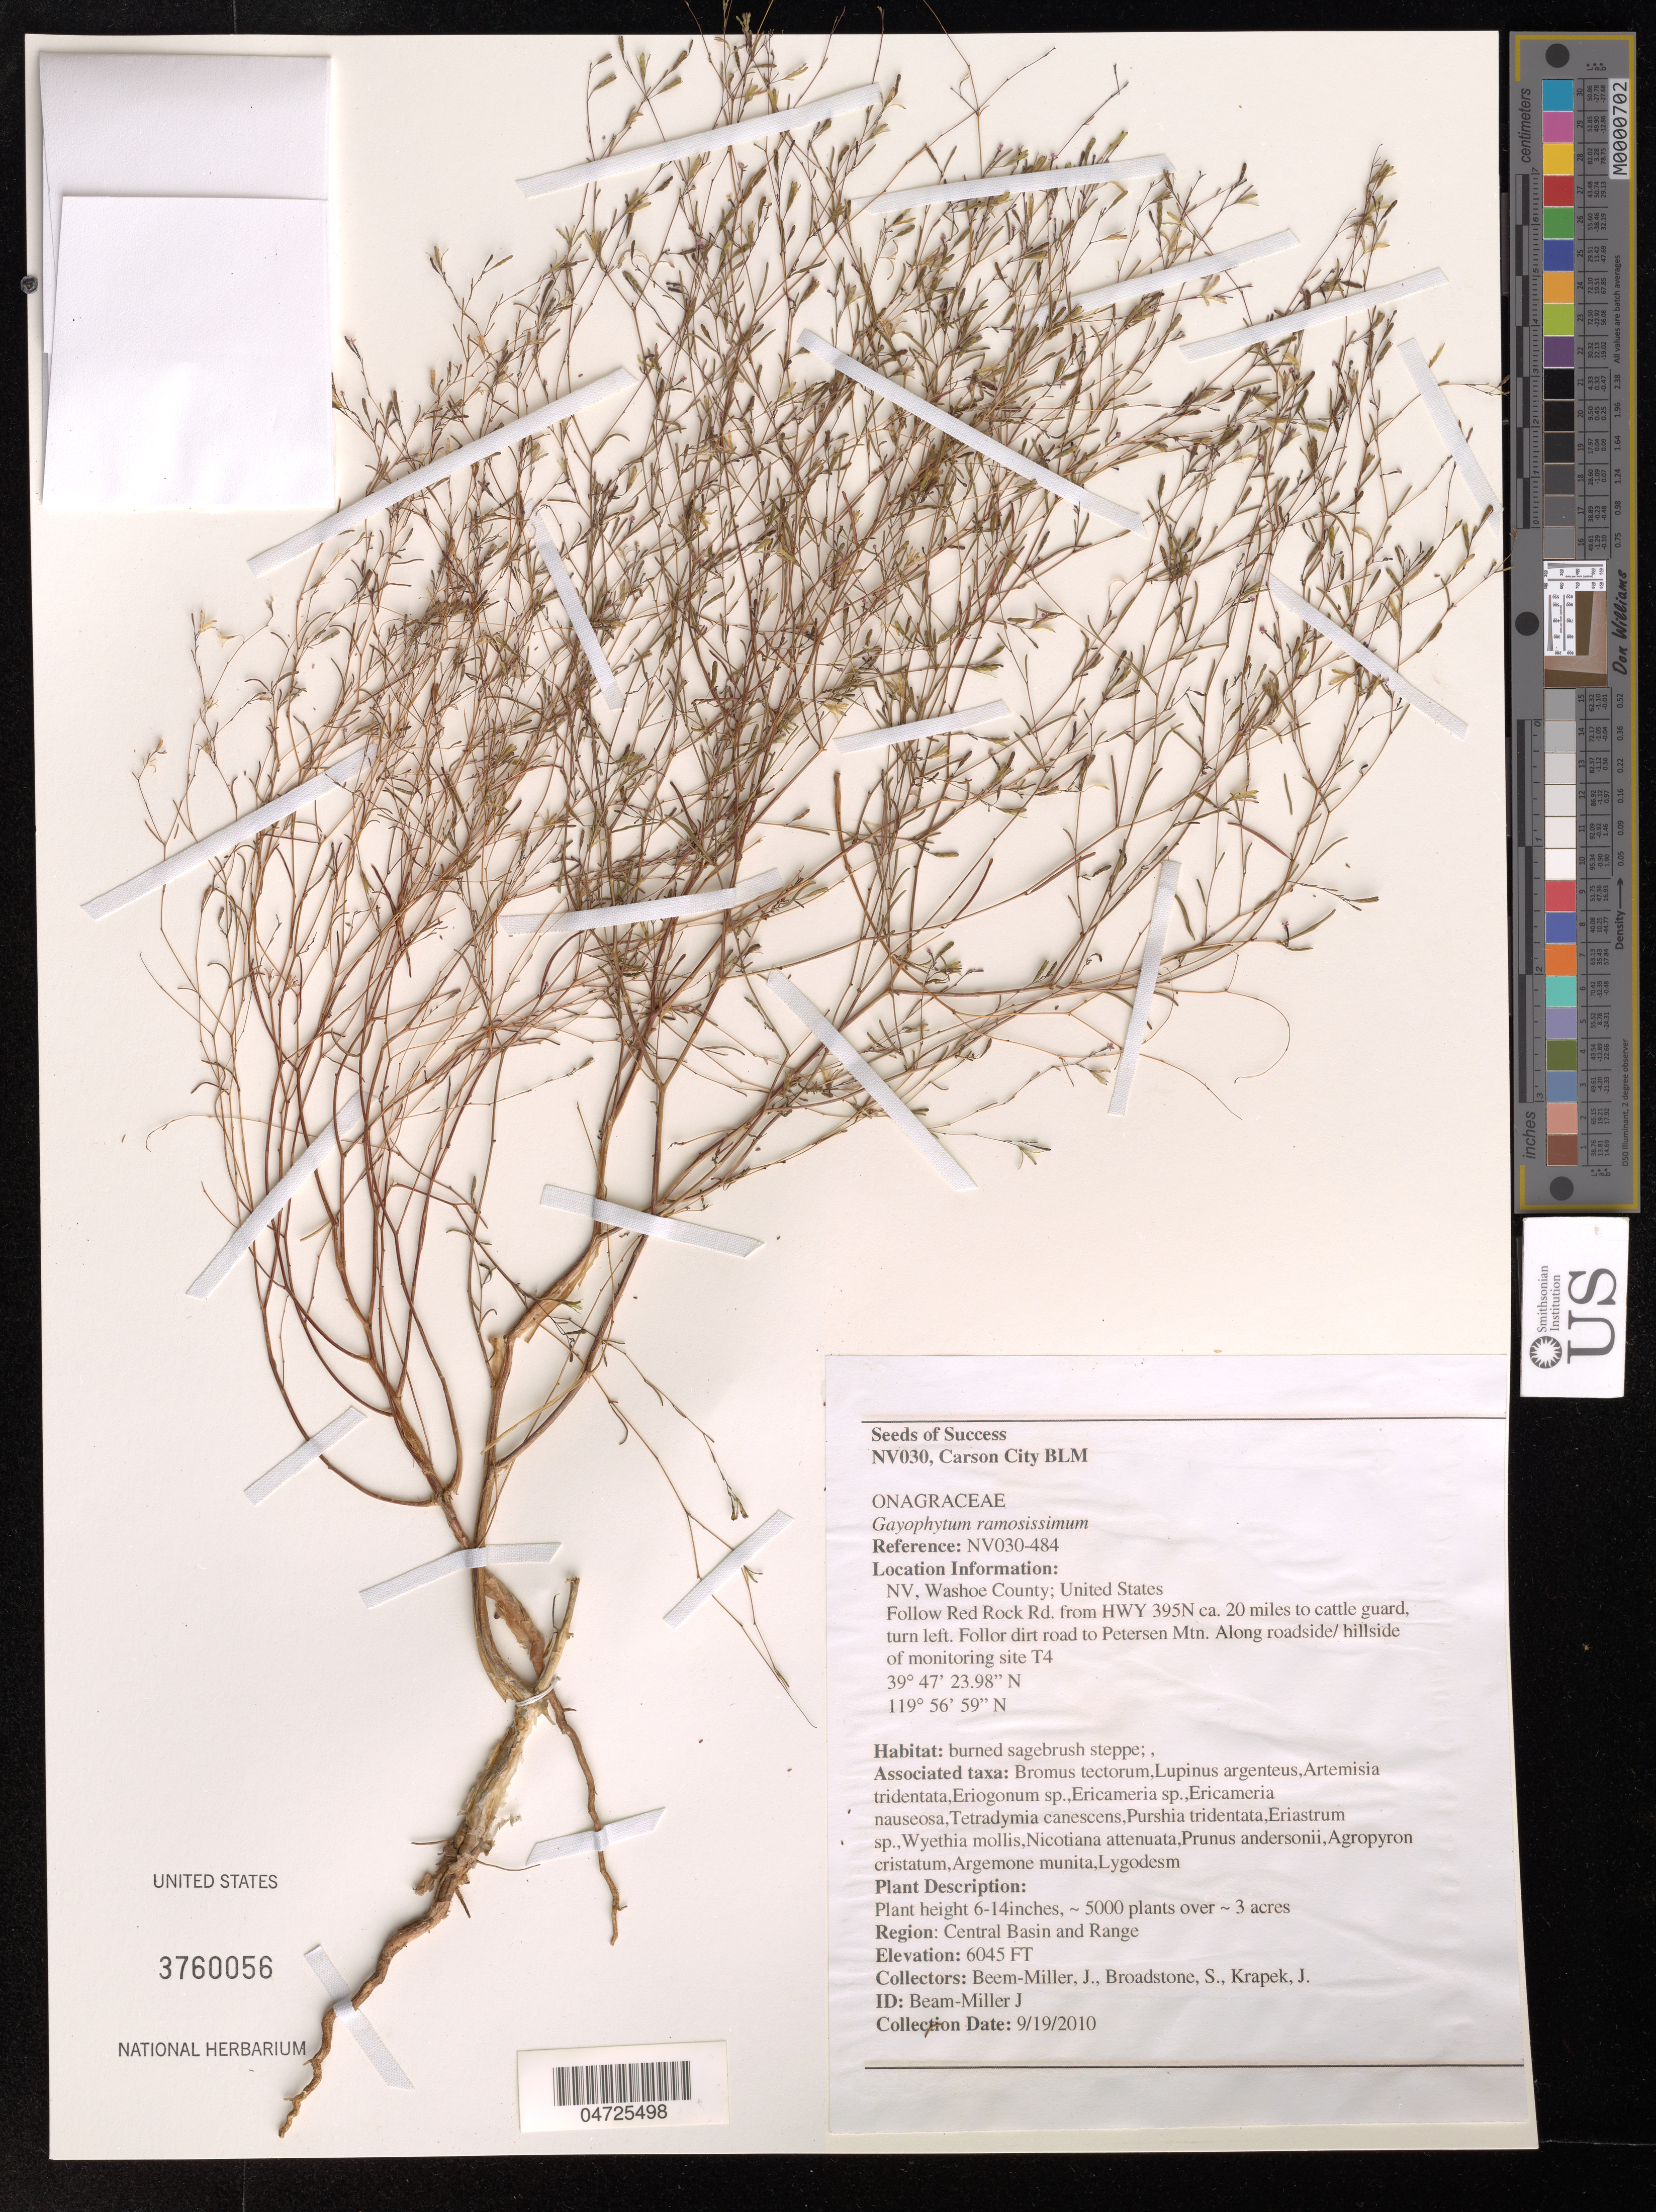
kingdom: Plantae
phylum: Tracheophyta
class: Magnoliopsida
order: Myrtales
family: Onagraceae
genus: Gayophytum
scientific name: Gayophytum ramosissimum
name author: Torr. & A. Gray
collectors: J. Beem-Miller, S. Broadstone & J. Krapek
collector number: NV030-484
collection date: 2010-09-19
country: United States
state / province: Nevada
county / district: Washoe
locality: Washoe County. Follow Rad Rock Rd. from HWY 395N ca. 20 miles to cattle guard, turn left. Follor dirt road to Petersen Mtn., then drive parallel to range until intersection with road heading up to a canyon. Along road running along East side of Peterson Mountains. Region: Central Basin and Range.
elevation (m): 1857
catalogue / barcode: US 3760056